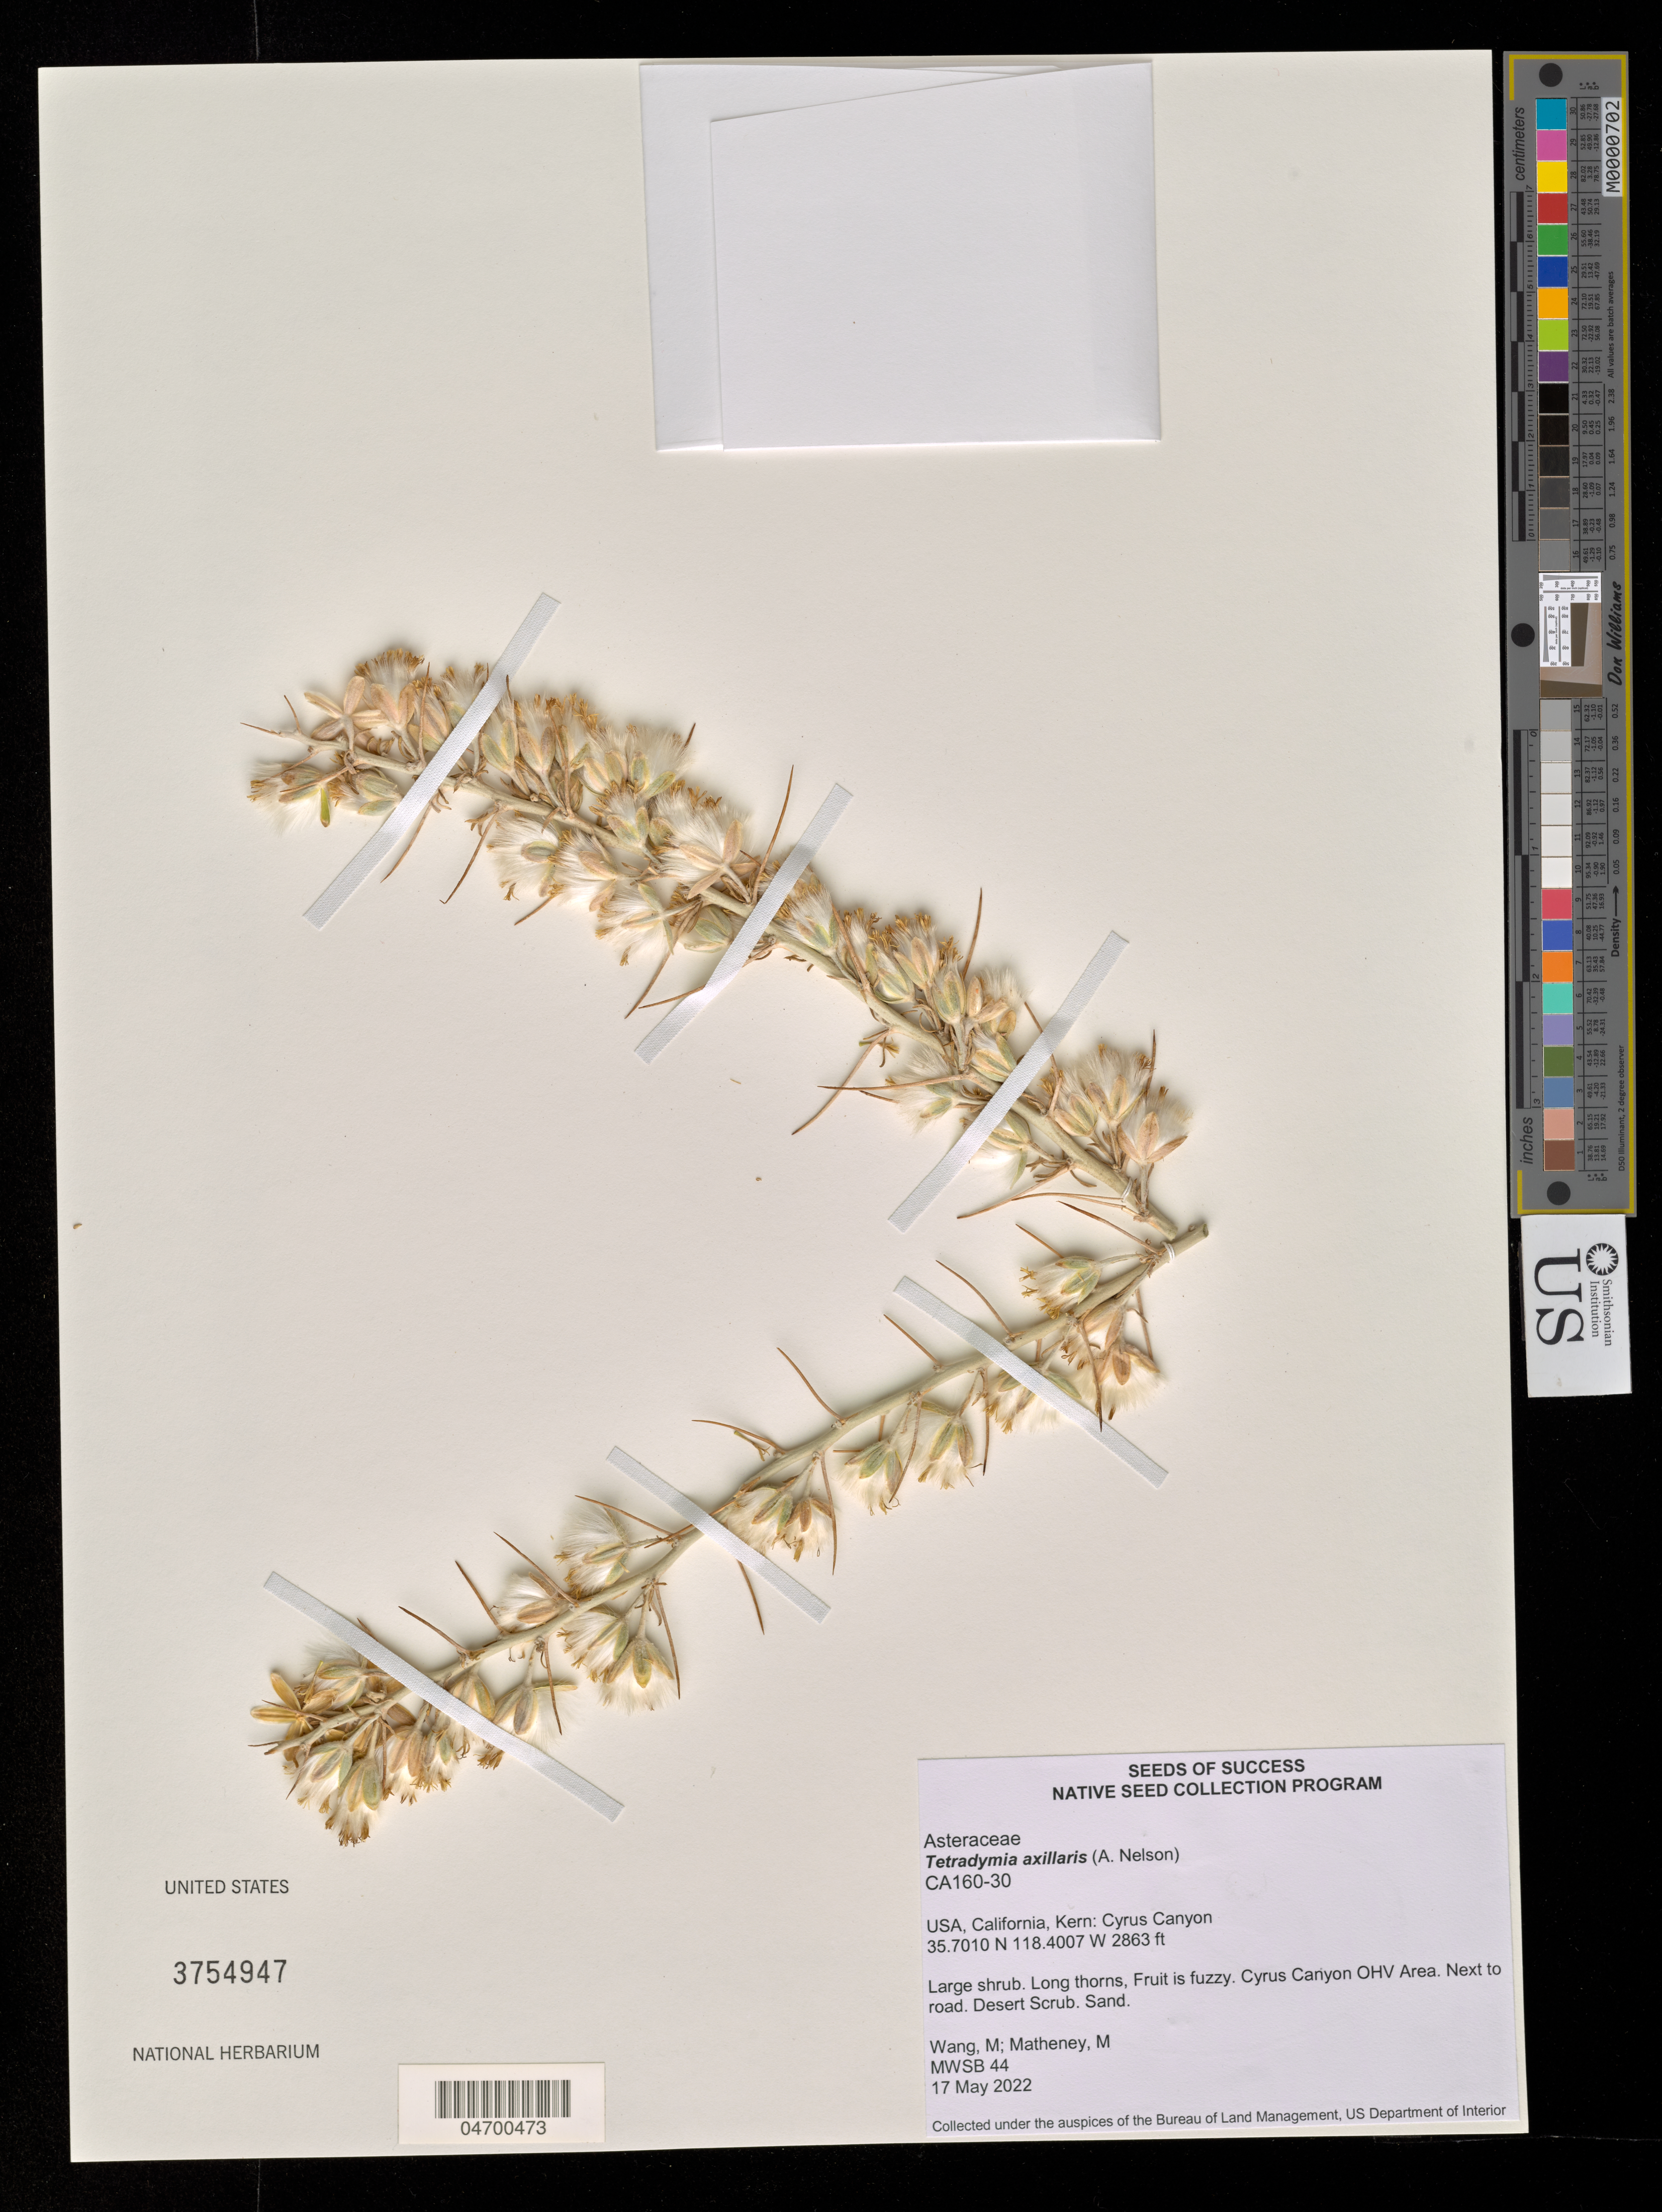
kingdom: Plantae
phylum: Tracheophyta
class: Magnoliopsida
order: Asterales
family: Asteraceae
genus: Tetradymia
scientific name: Tetradymia axillaris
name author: A. Nelson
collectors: M. Wang & H. Collins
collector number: MWSB 44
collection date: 2022-05-17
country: United States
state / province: California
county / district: Kern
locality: Kern: Cyrus Canyon.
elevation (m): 873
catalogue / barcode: US 3754947